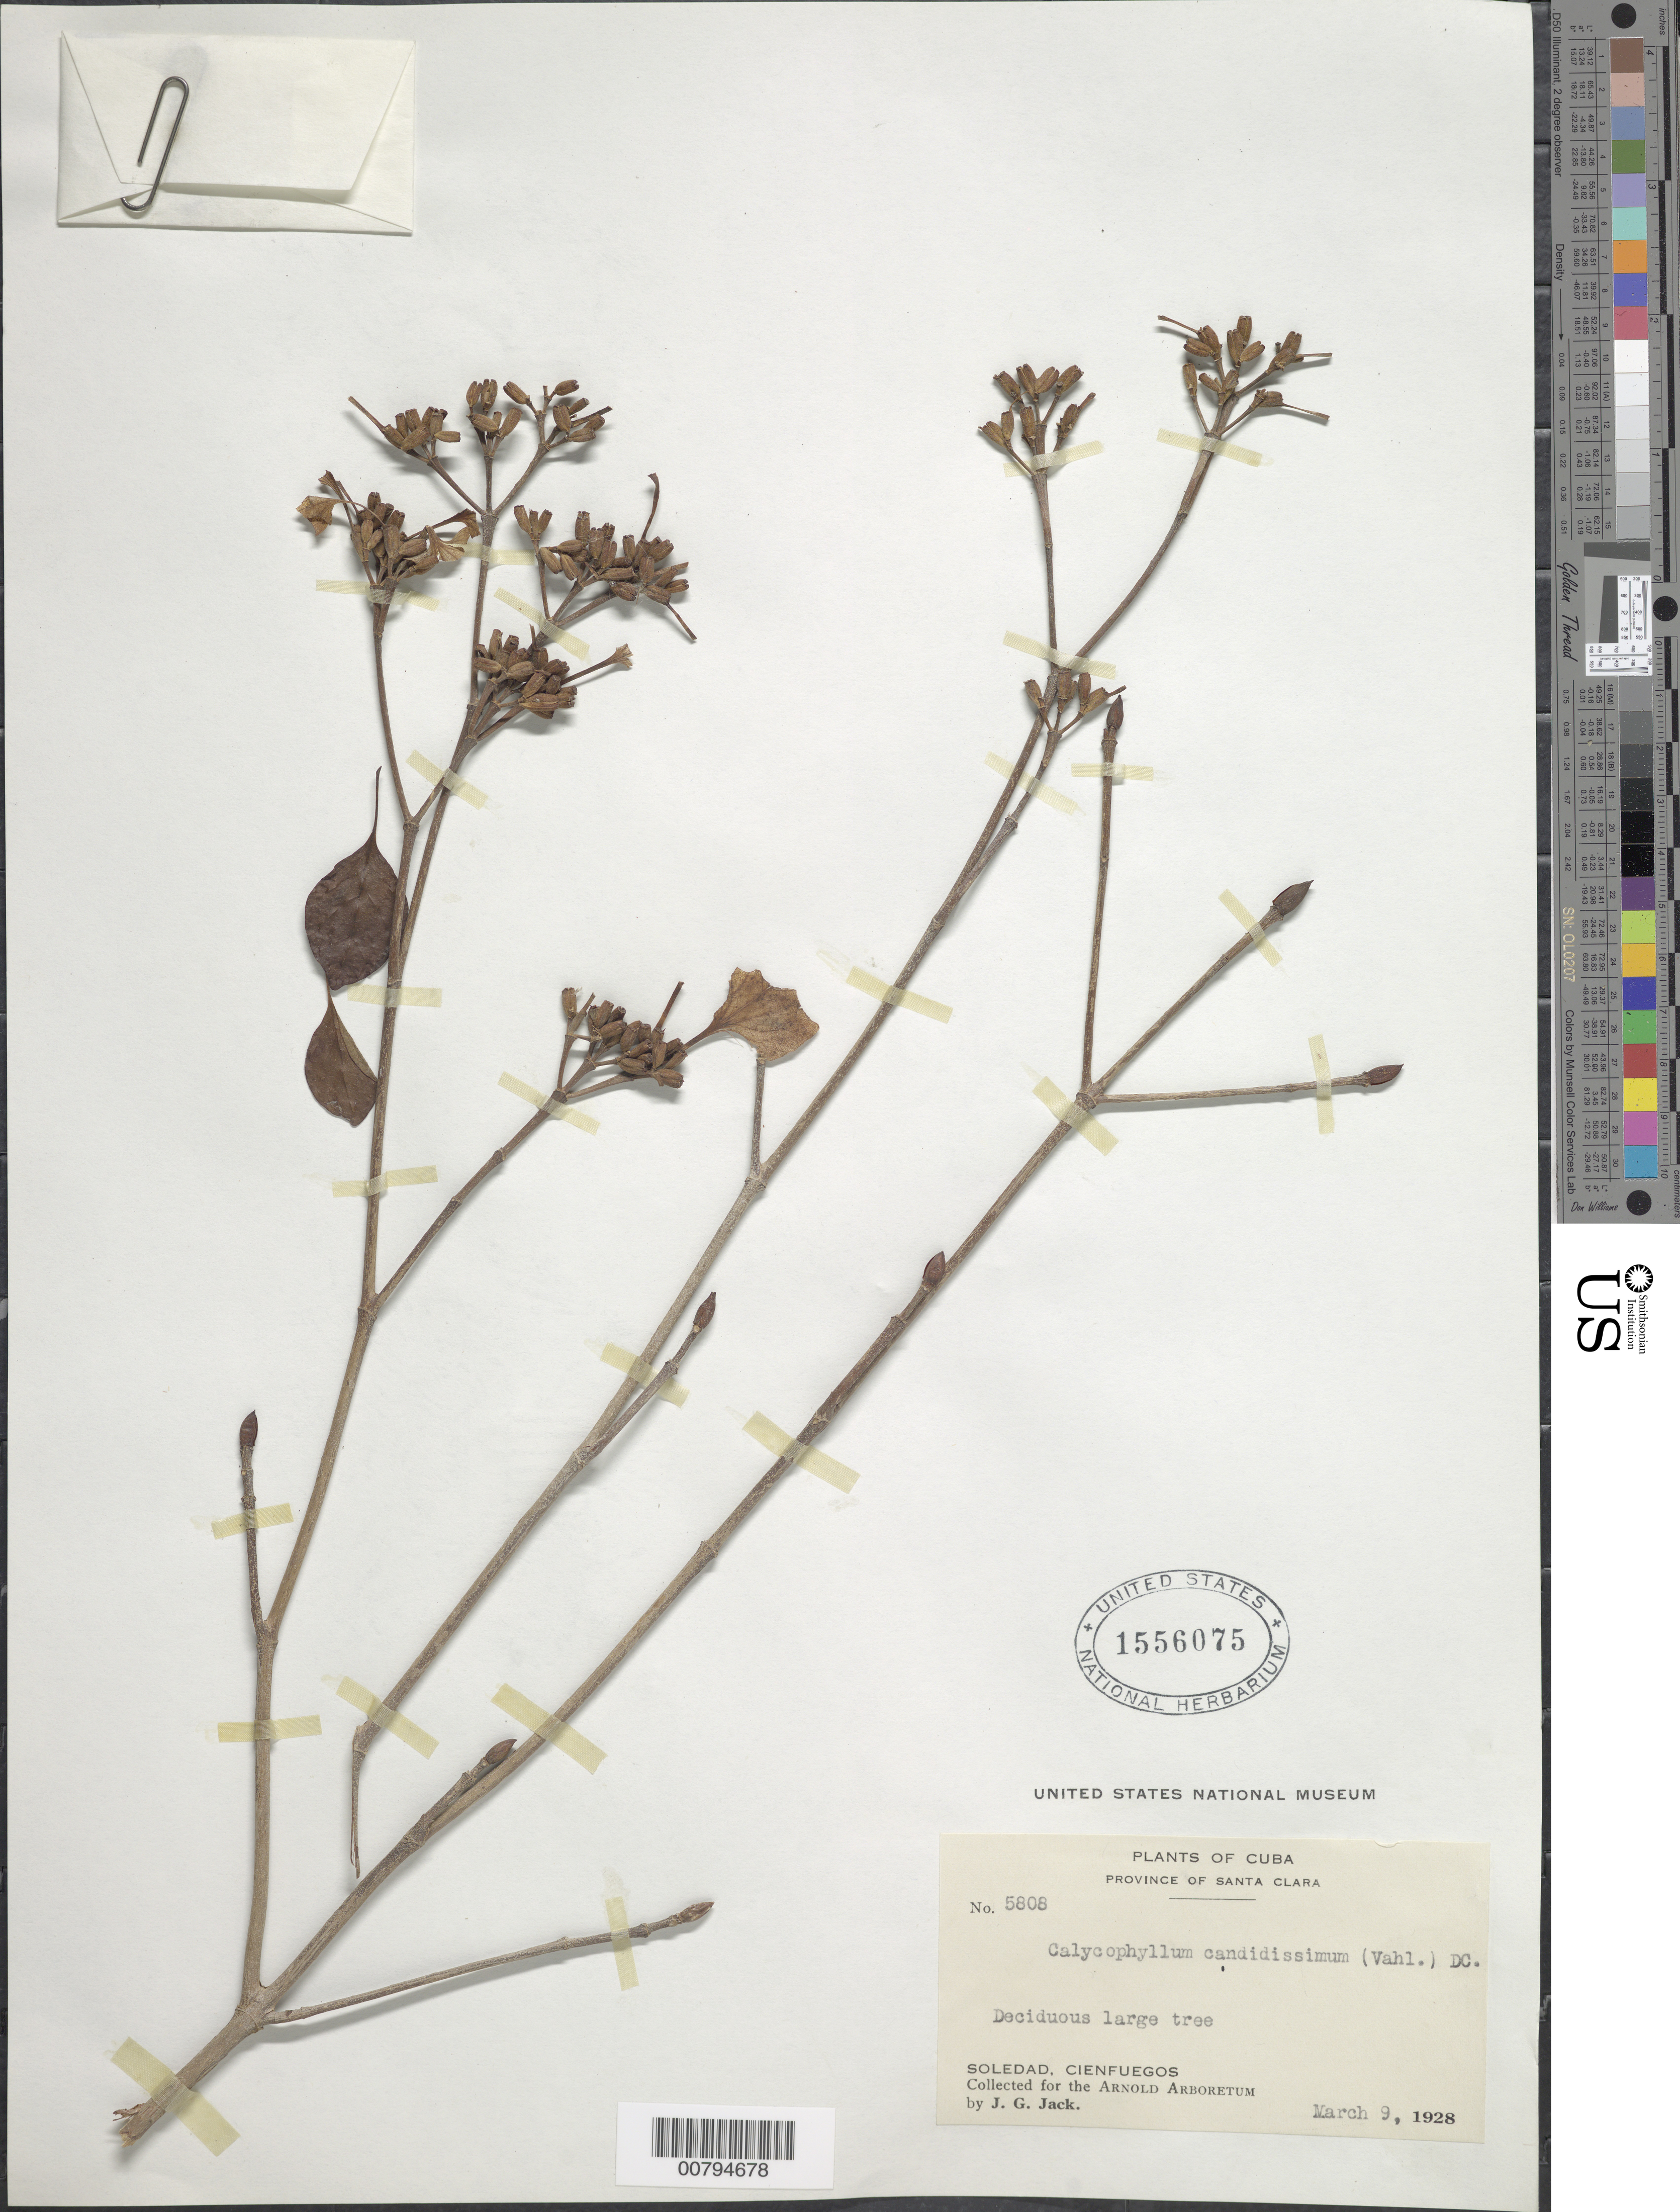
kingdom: Plantae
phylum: Tracheophyta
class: Magnoliopsida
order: Gentianales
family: Rubiaceae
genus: Calycophyllum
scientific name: Calycophyllum candidissimum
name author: (Vahl) DC.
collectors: J. G. Jack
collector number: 5808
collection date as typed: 09 Mar 1928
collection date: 1928-03-09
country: Cuba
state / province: Cienfuegos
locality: Soledad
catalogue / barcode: US 1556075